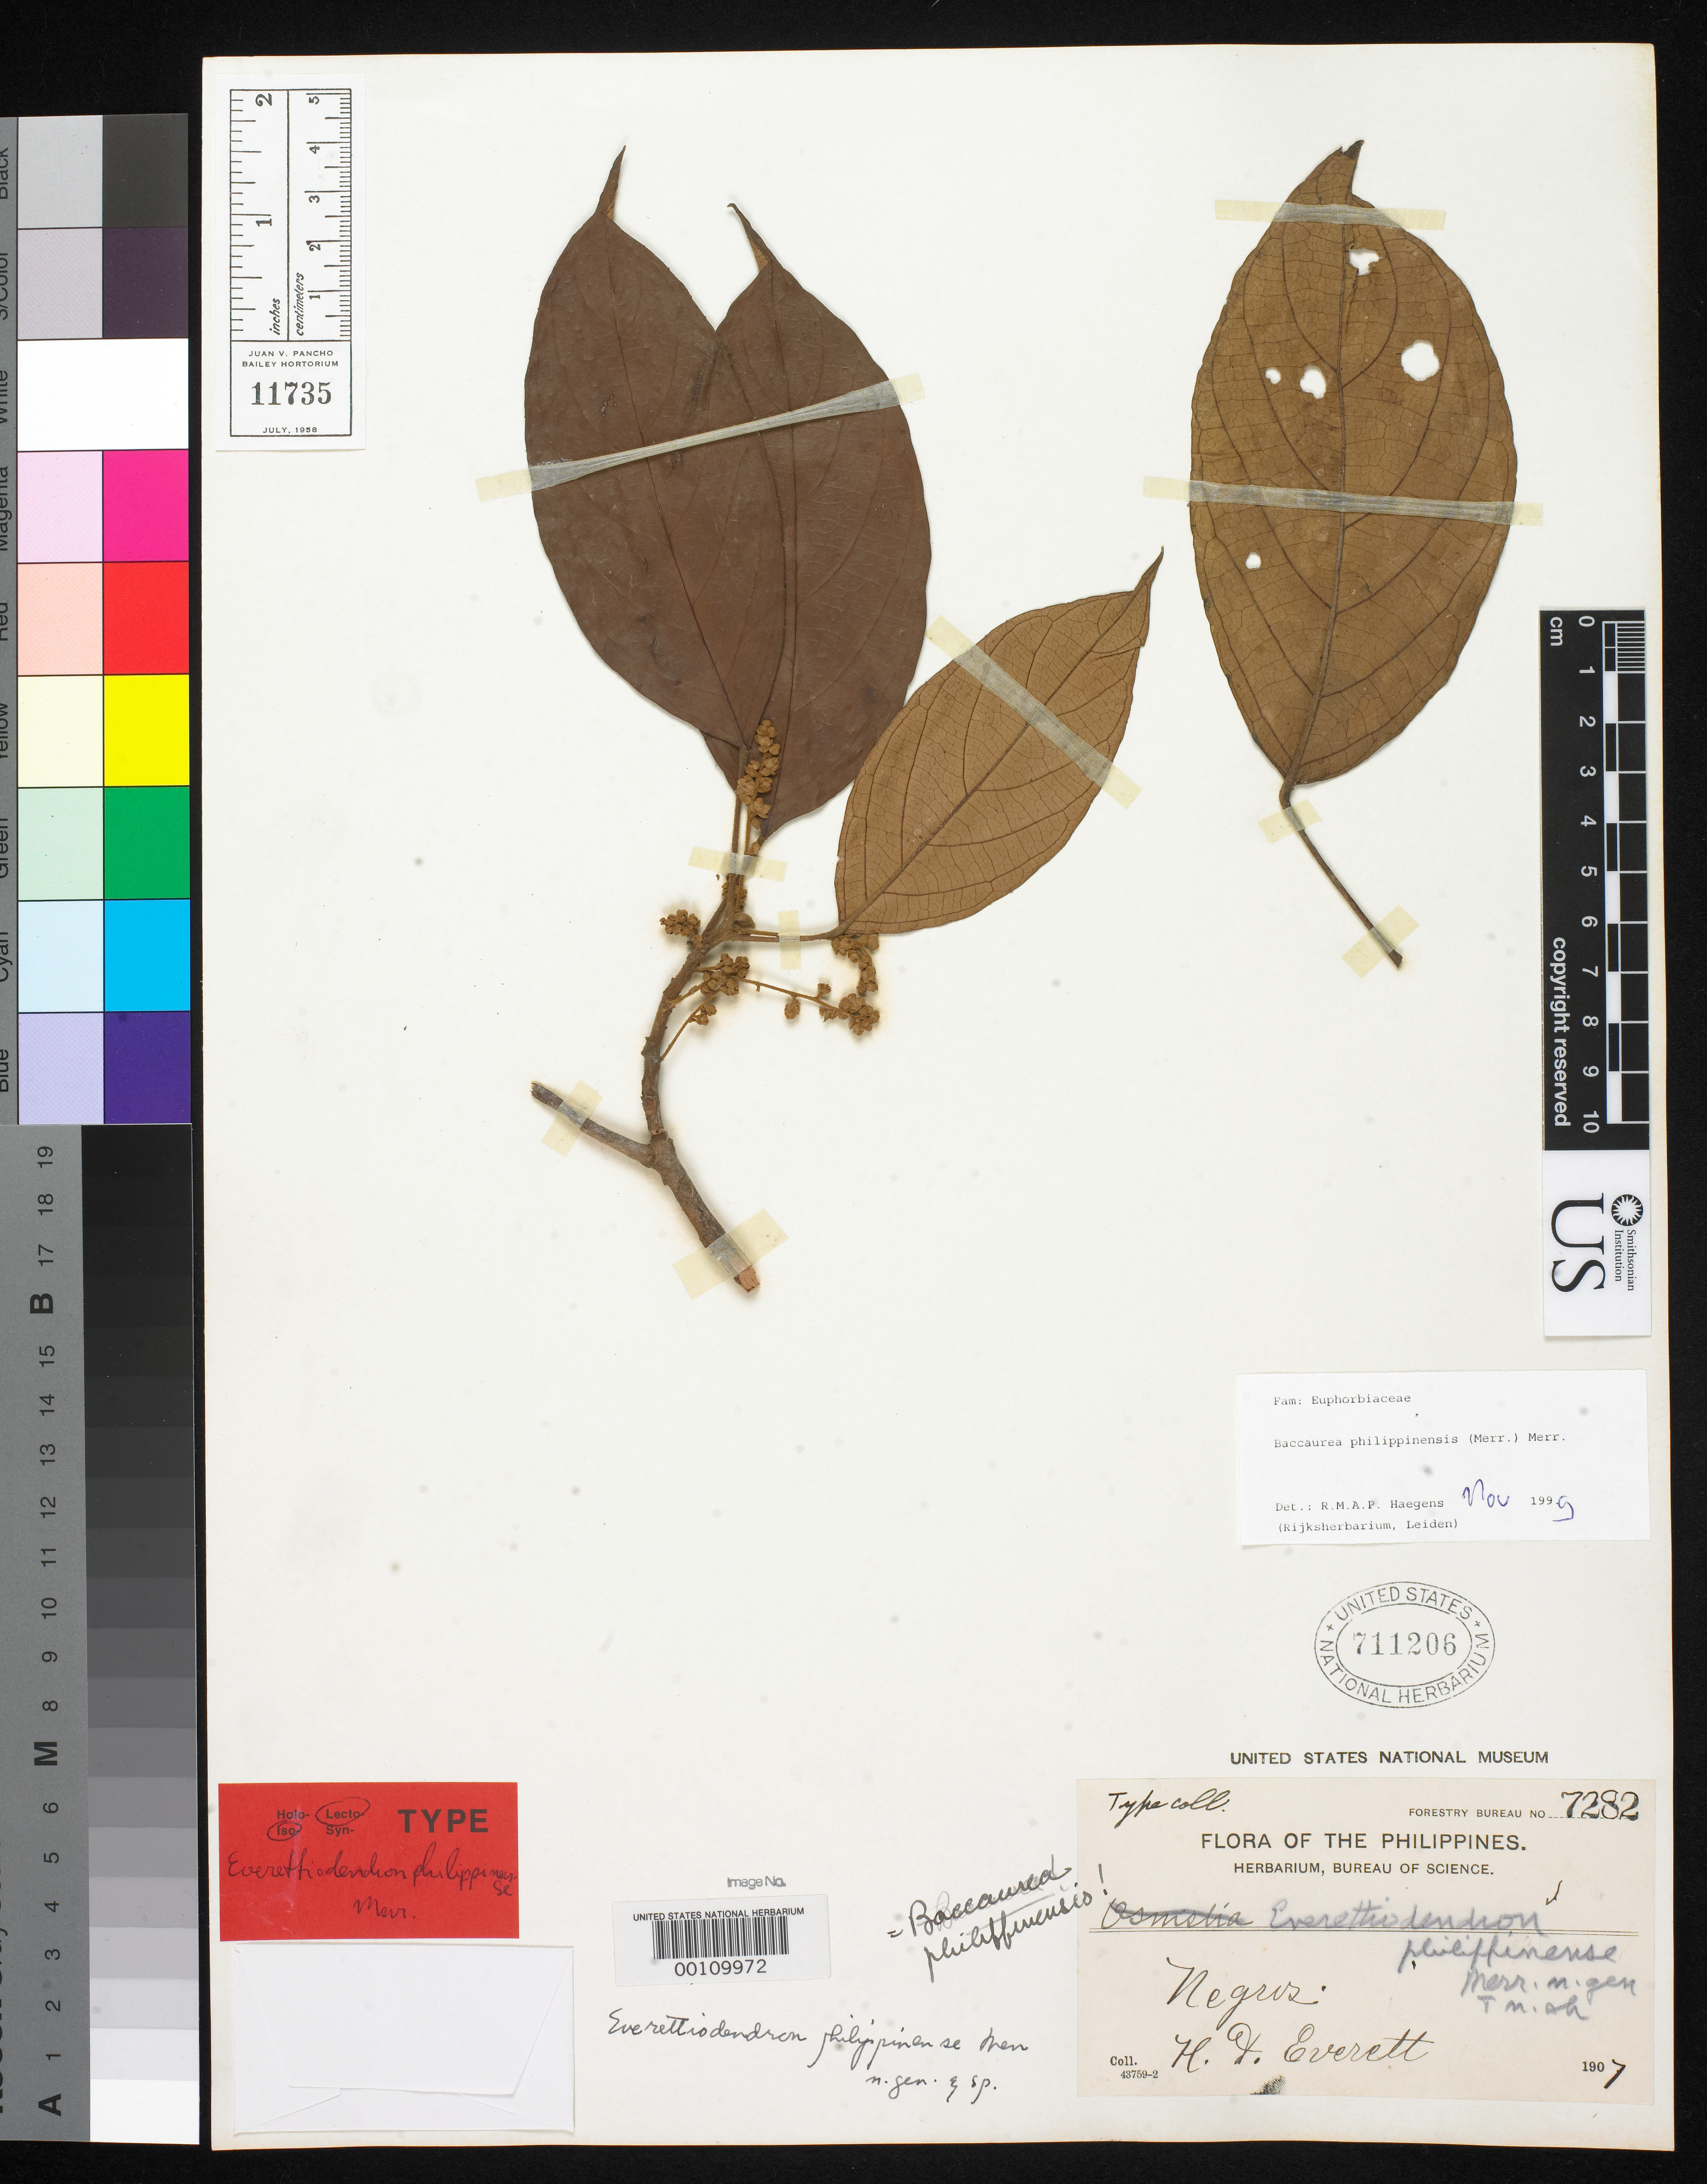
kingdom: Plantae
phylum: Tracheophyta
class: Magnoliopsida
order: Malpighiales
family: Phyllanthaceae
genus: Everettiodendron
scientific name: Everettiodendron philippinense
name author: Merr.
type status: Isosyntype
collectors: H. Everett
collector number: Bur. Sci. 7282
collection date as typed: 1907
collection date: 1907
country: Philippines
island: Negros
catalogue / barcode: US 711206